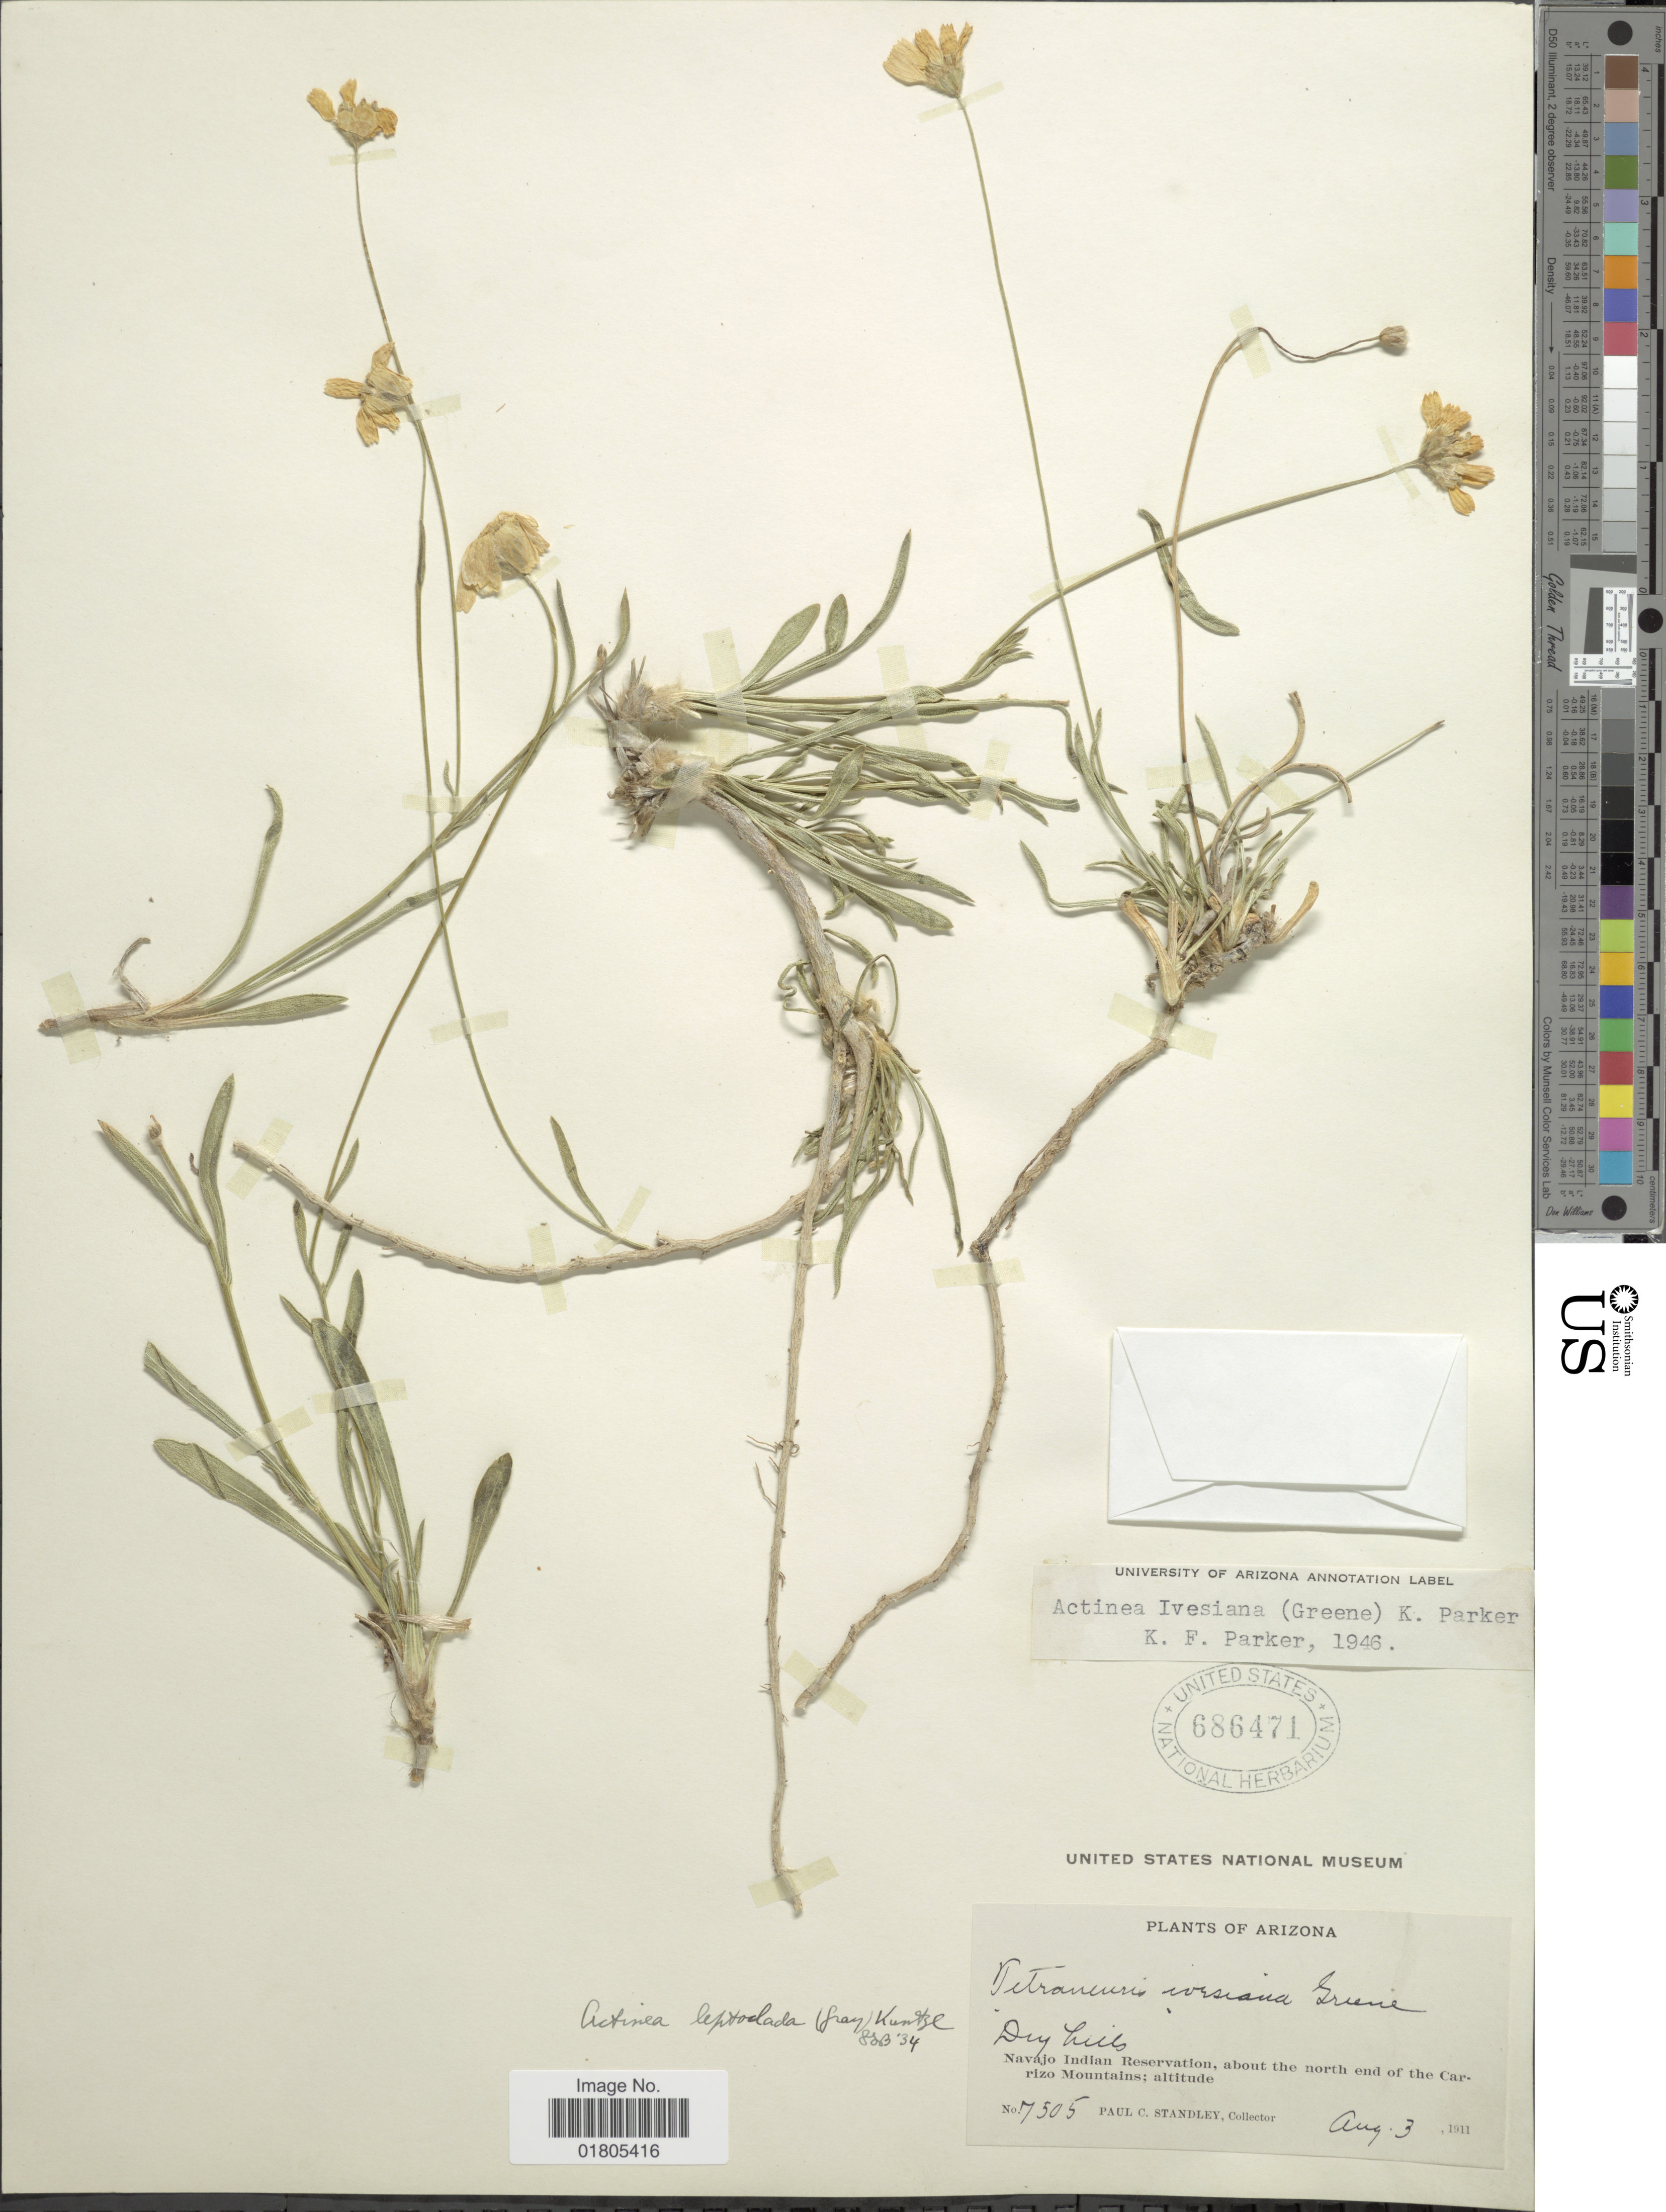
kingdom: Plantae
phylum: Tracheophyta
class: Magnoliopsida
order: Asterales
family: Asteraceae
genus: Actinea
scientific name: Actinea ivesiana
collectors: P. C. Standley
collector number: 7505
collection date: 1911-08-03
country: United States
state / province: Arizona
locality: Dry hills. Navajo Indian Reservation, about the north end of the Carrizo Mountains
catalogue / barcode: US 686471